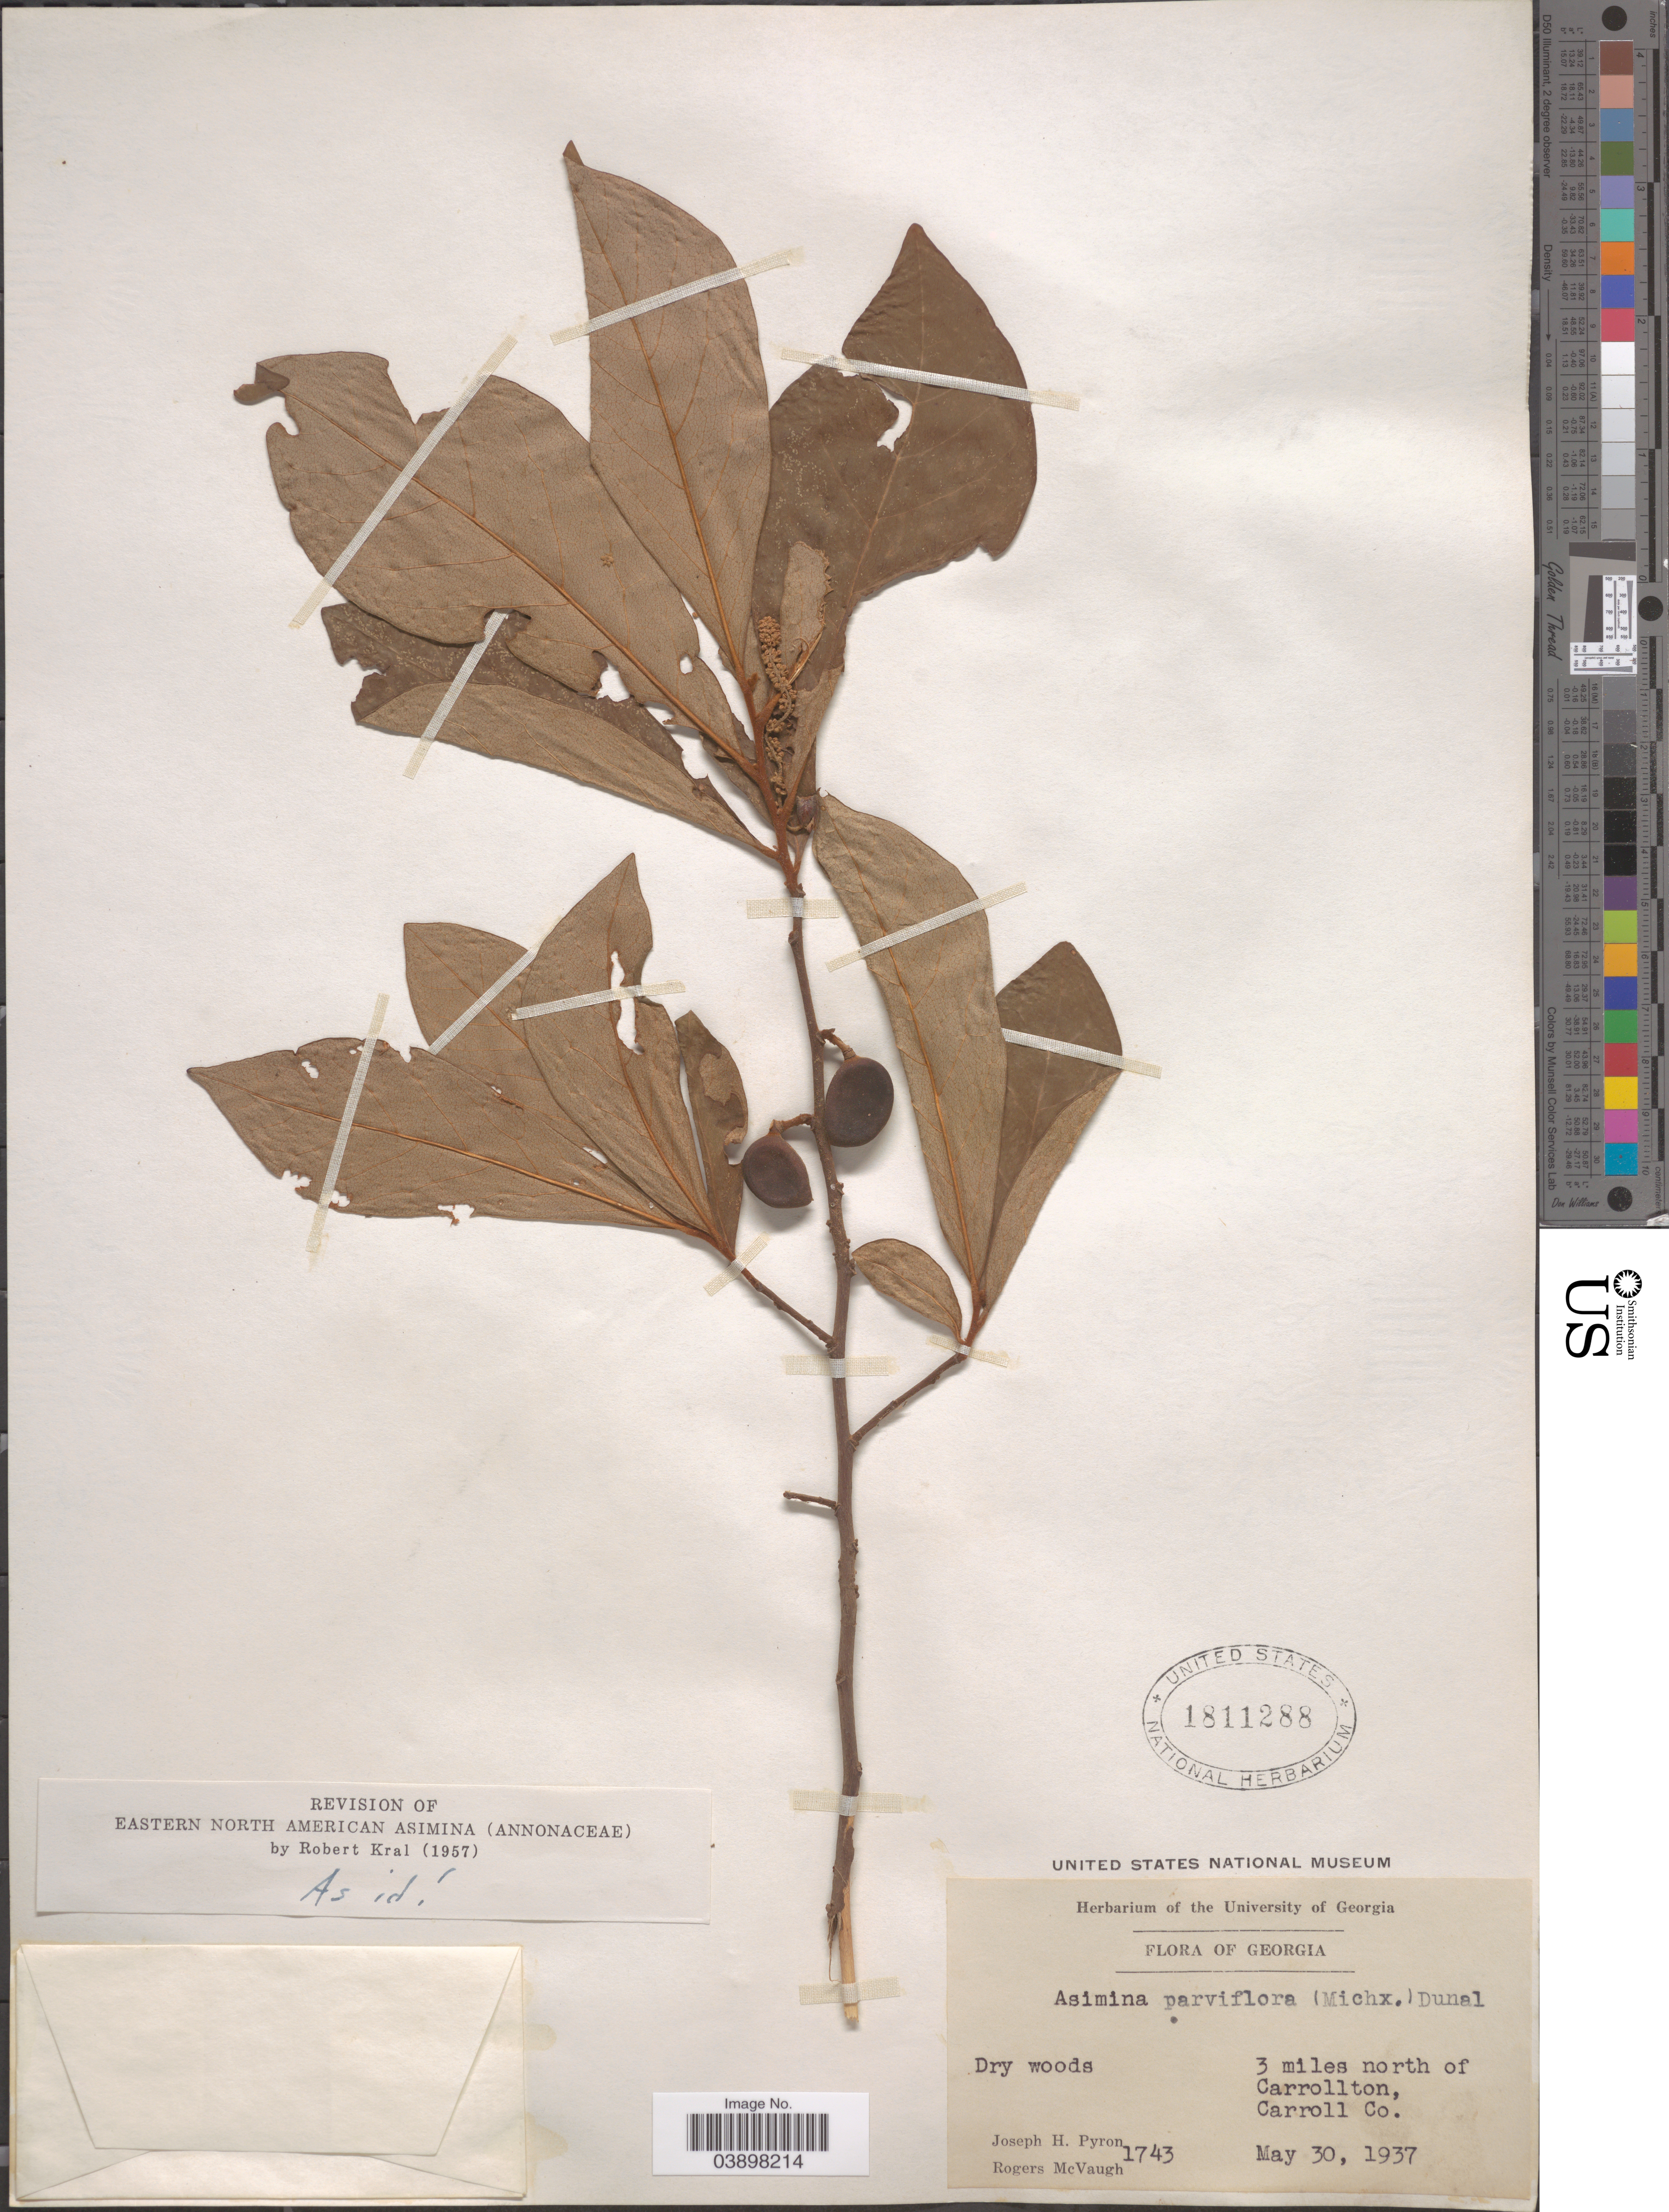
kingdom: Plantae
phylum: Tracheophyta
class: Magnoliopsida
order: Magnoliales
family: Annonaceae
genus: Asimina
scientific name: Asimina parviflora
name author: (Michx.) Dunal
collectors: J. H. Pyron & R. McVaugh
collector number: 1743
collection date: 1937-05-30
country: United States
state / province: Georgia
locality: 3 miles north of Carrollton, Carroll Co.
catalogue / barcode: US 1811288